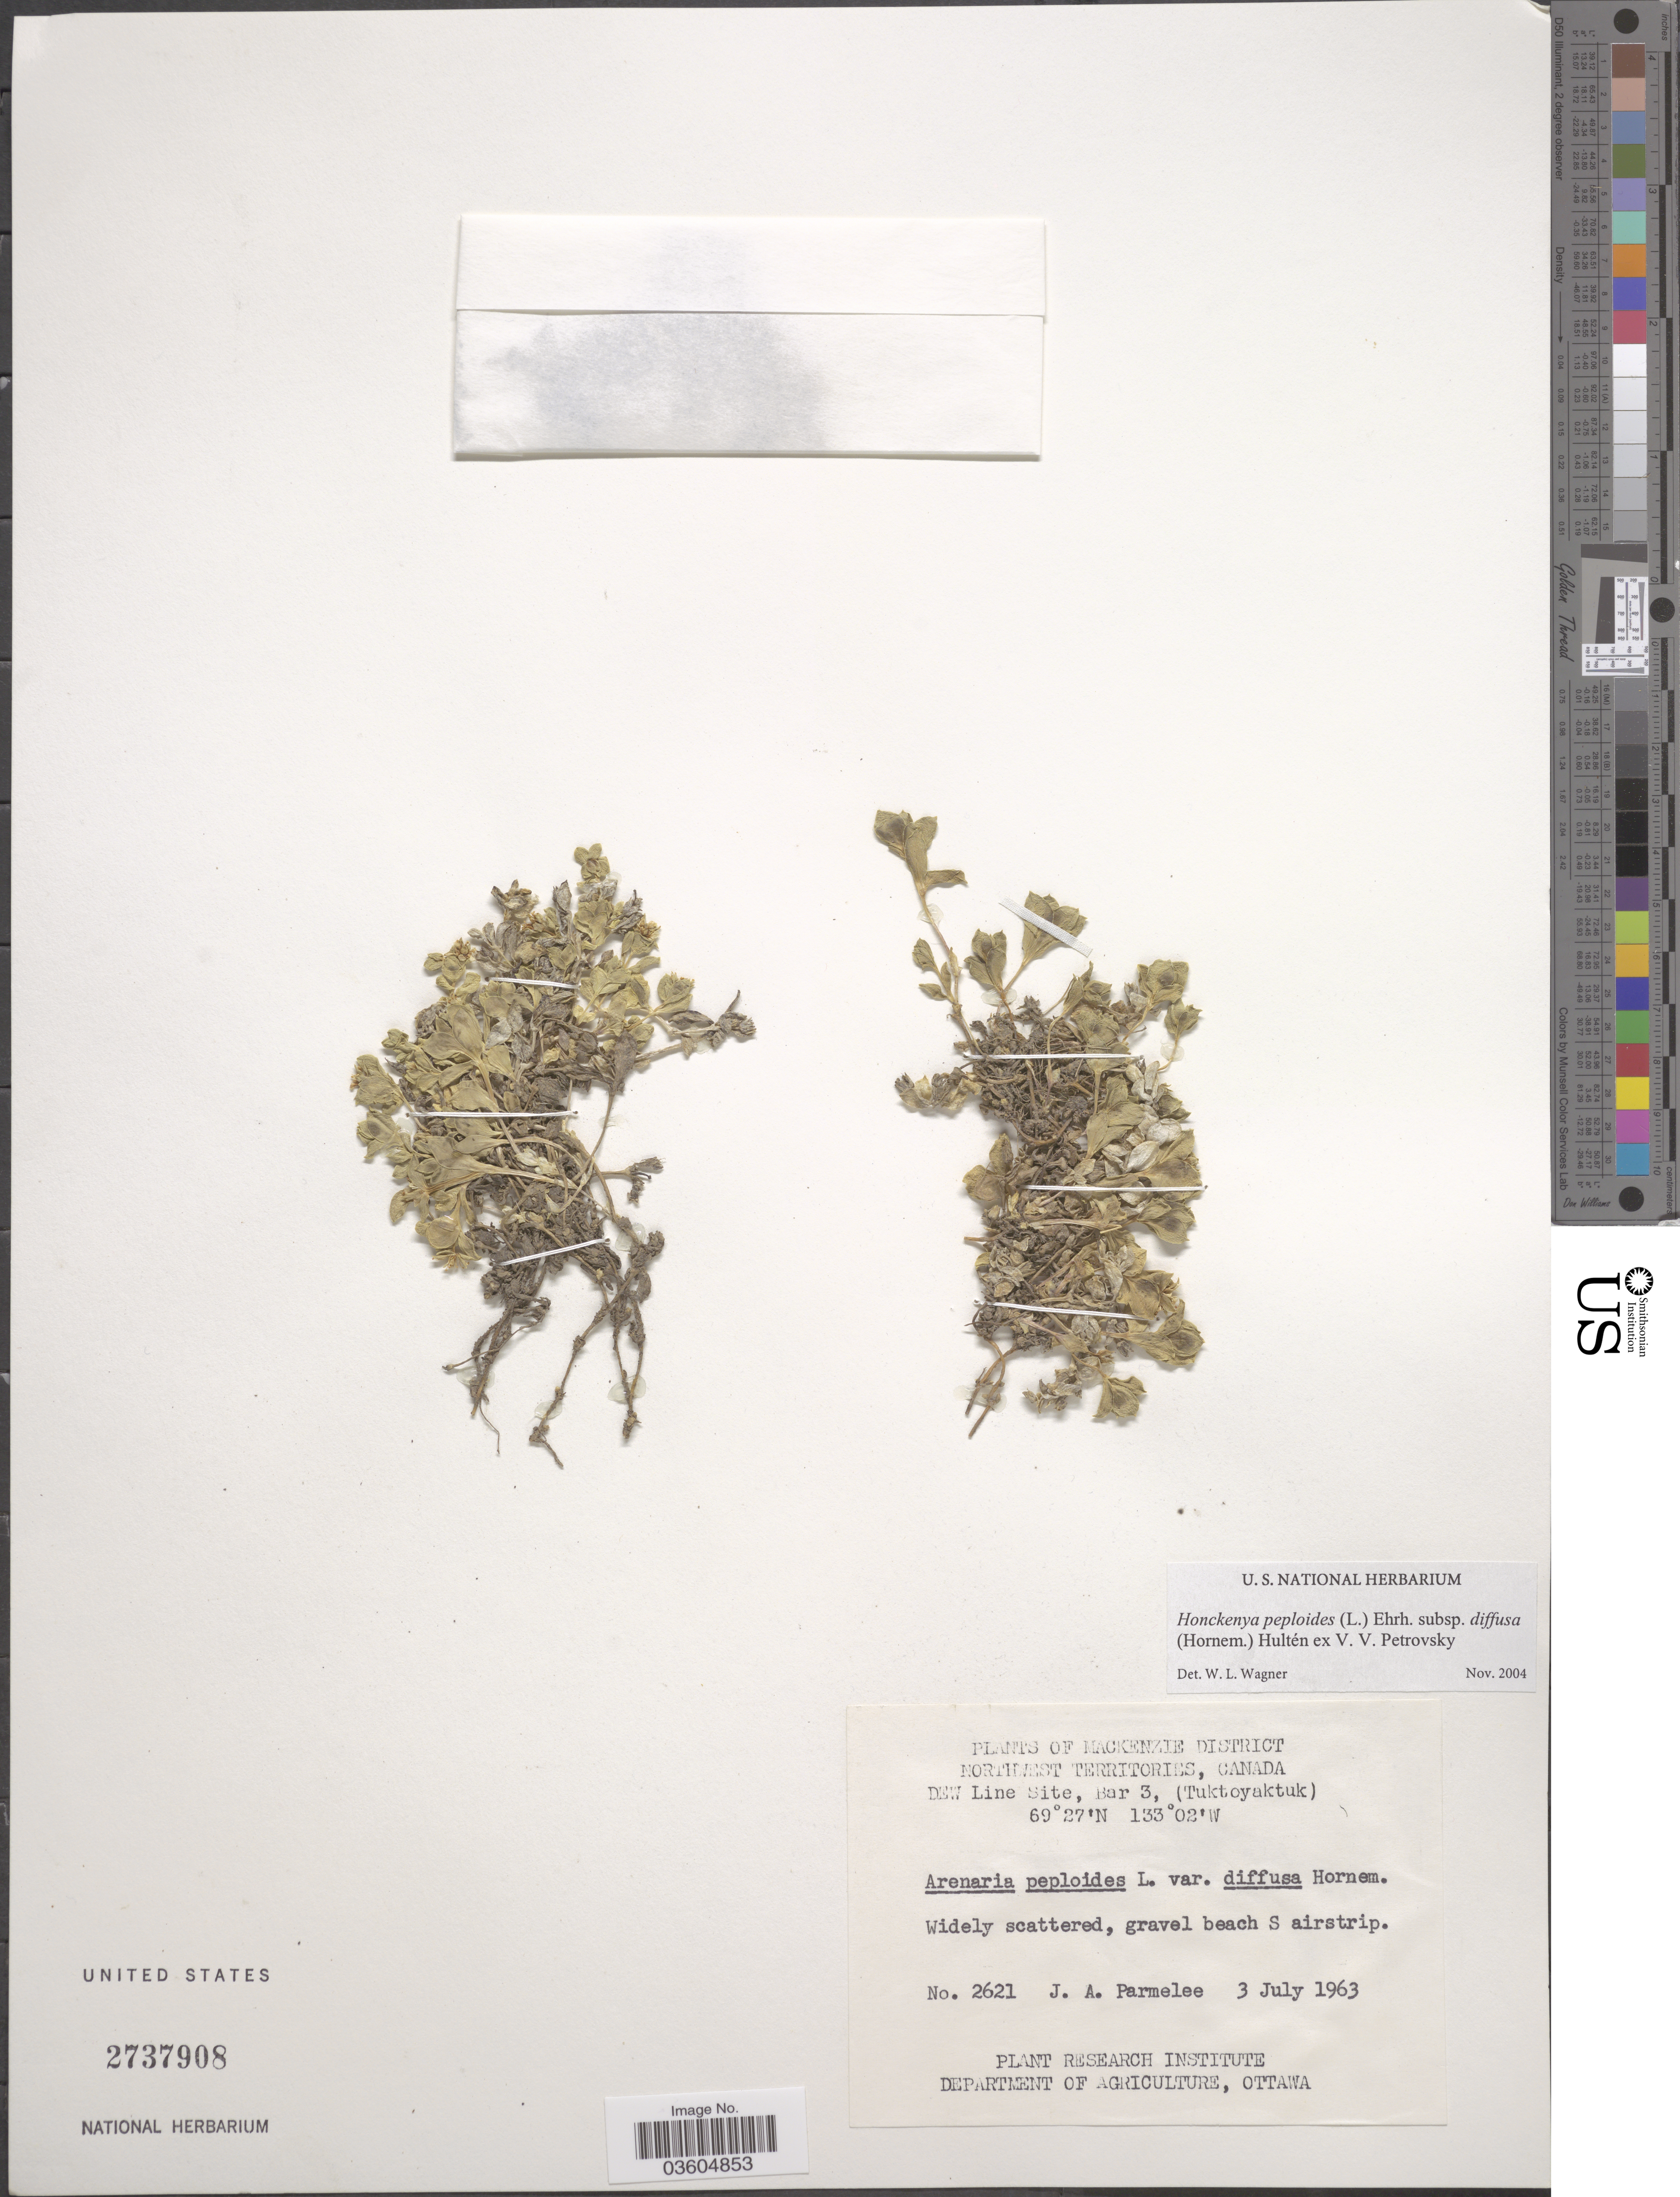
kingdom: Plantae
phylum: Tracheophyta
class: Magnoliopsida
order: Caryophyllales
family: Caryophyllaceae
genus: Honckenya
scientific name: Honckenya peploides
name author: (L.) Ehrh.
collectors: J. A. Parmelee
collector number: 2621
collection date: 1963-07-03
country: Canada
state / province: Northwest Territories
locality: Mackenzie District. DEW Line Site, Bar 3 (Tuktoyaktuk). Gravel beach S airstrip.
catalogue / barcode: US 2737908